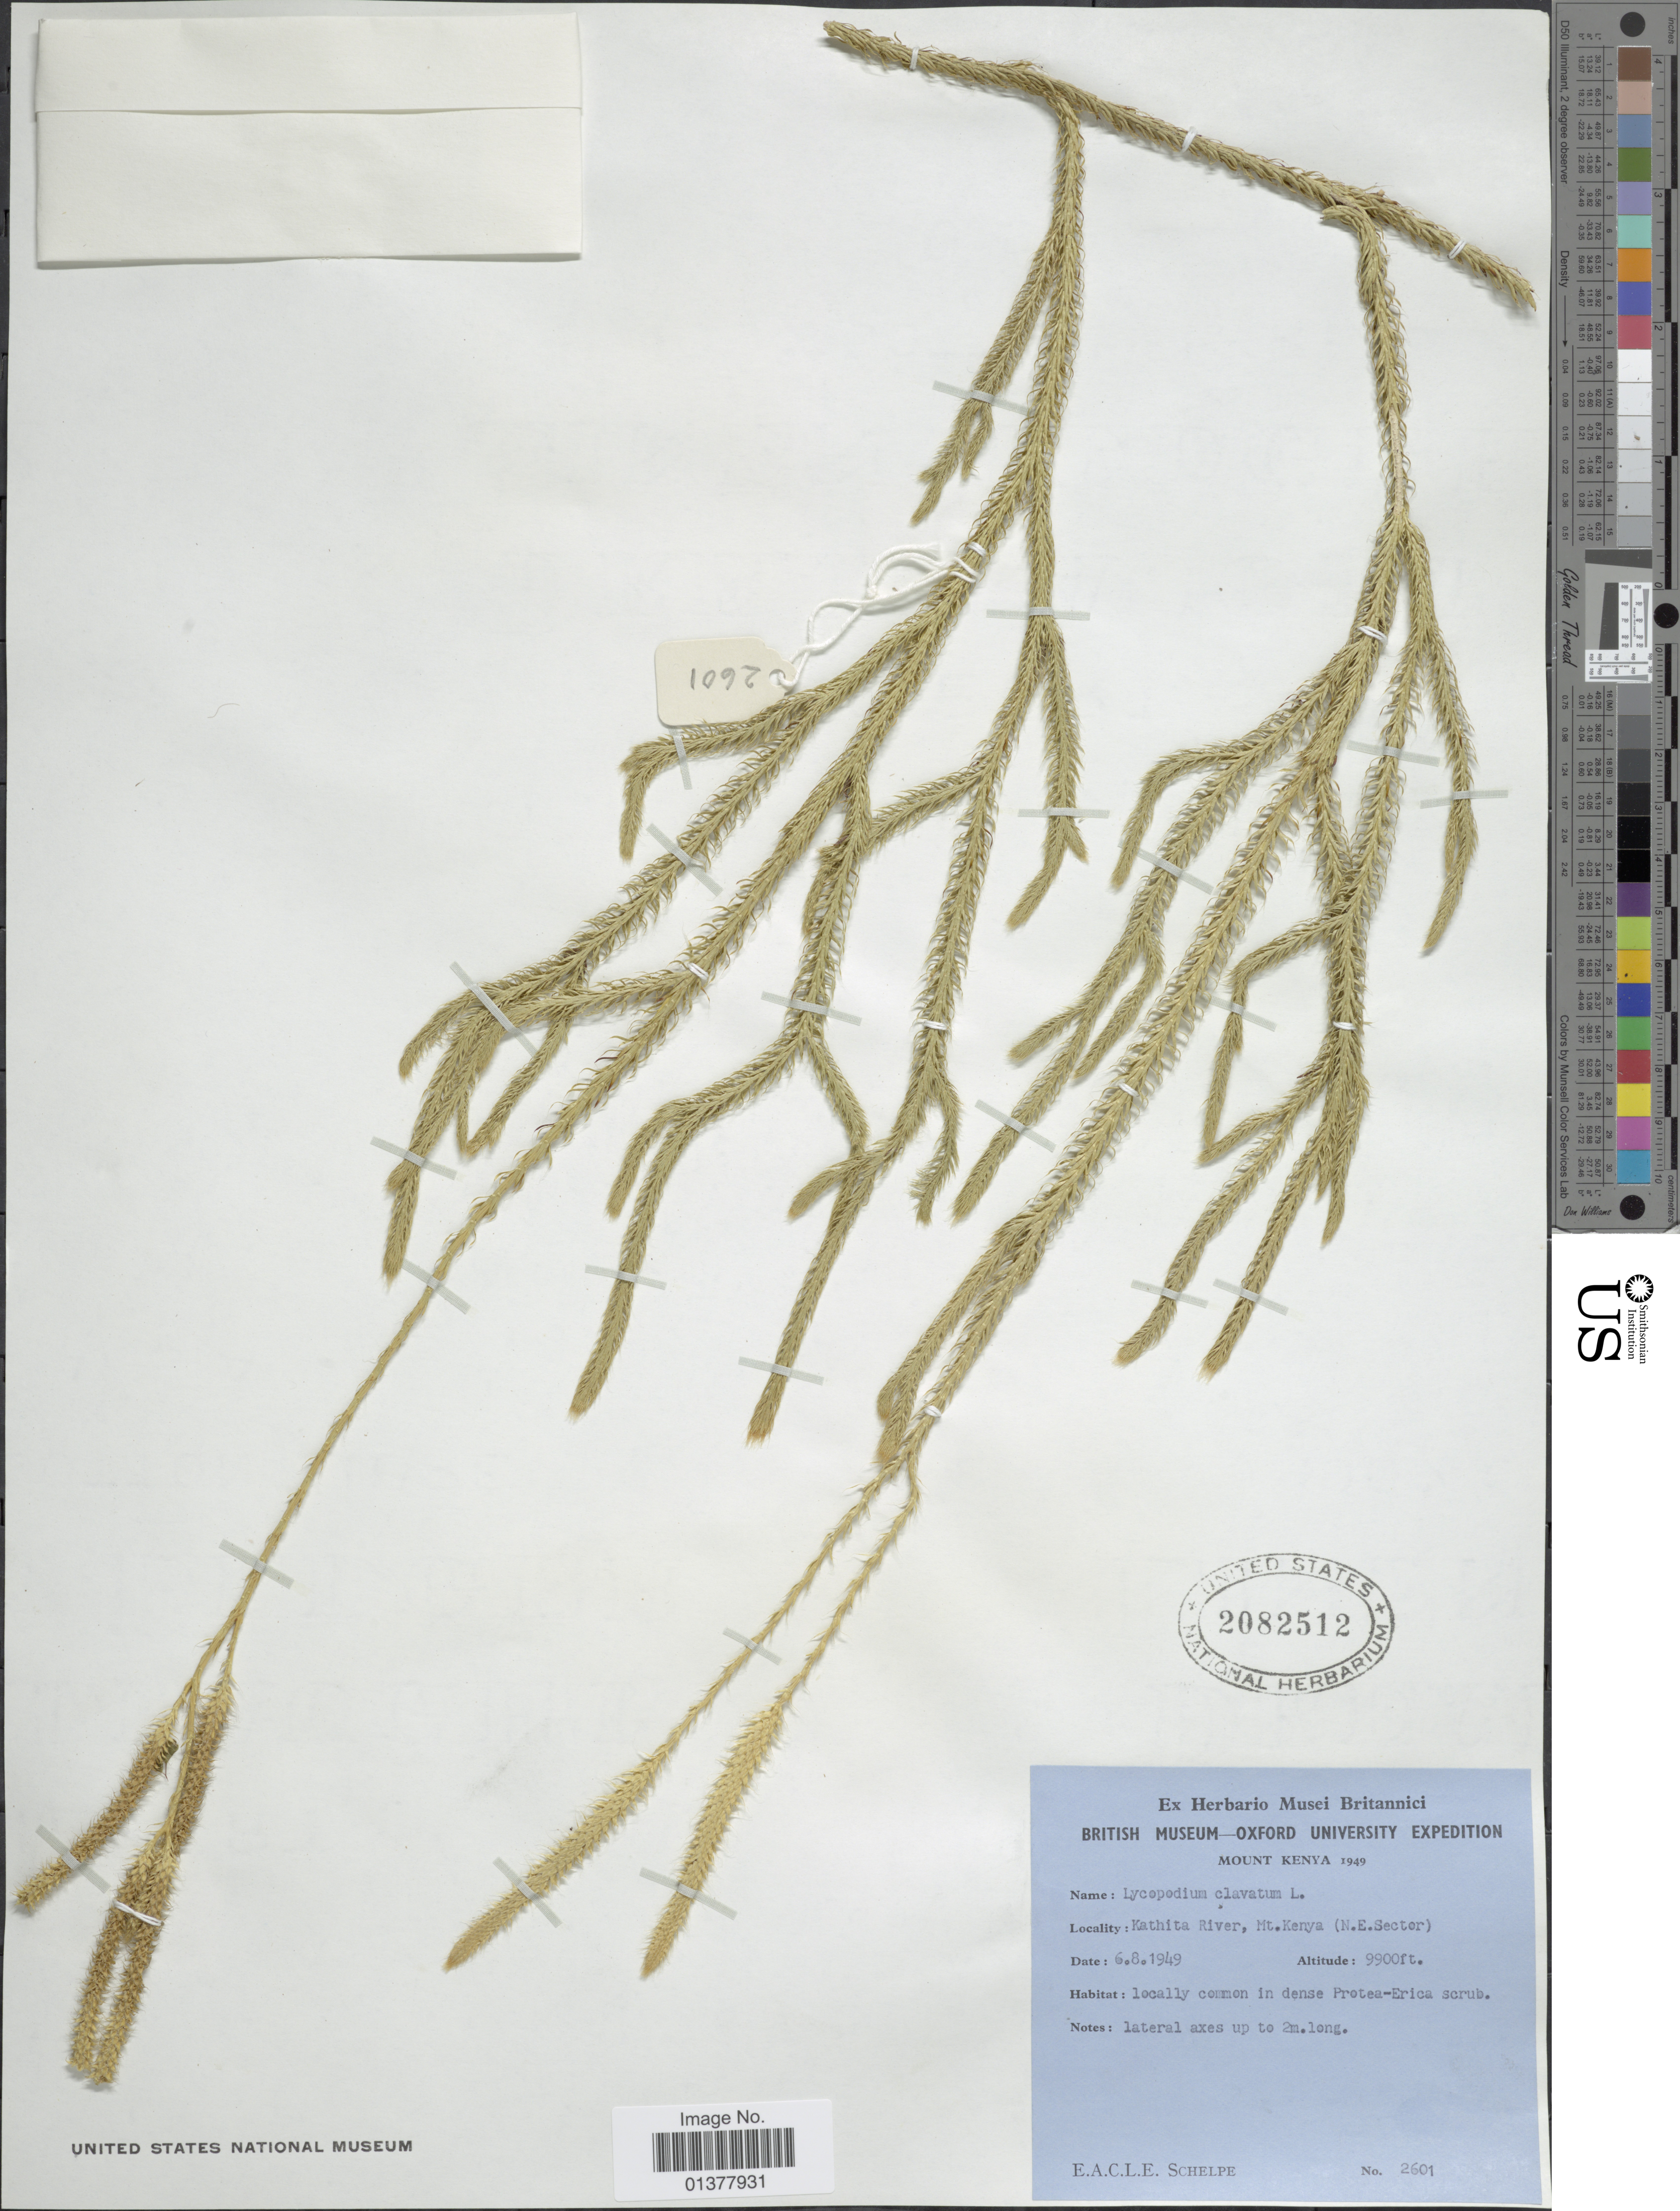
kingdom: Plantae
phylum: Tracheophyta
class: Lycopodiopsida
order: Lycopodiales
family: Lycopodiaceae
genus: Lycopodium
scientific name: Lycopodium clavatum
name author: L.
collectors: E. A. C. L. E. Schelpe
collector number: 2601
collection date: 1949-08-06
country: Kenya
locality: Kathita river, Mt. Kenya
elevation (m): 3018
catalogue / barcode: US 2082512